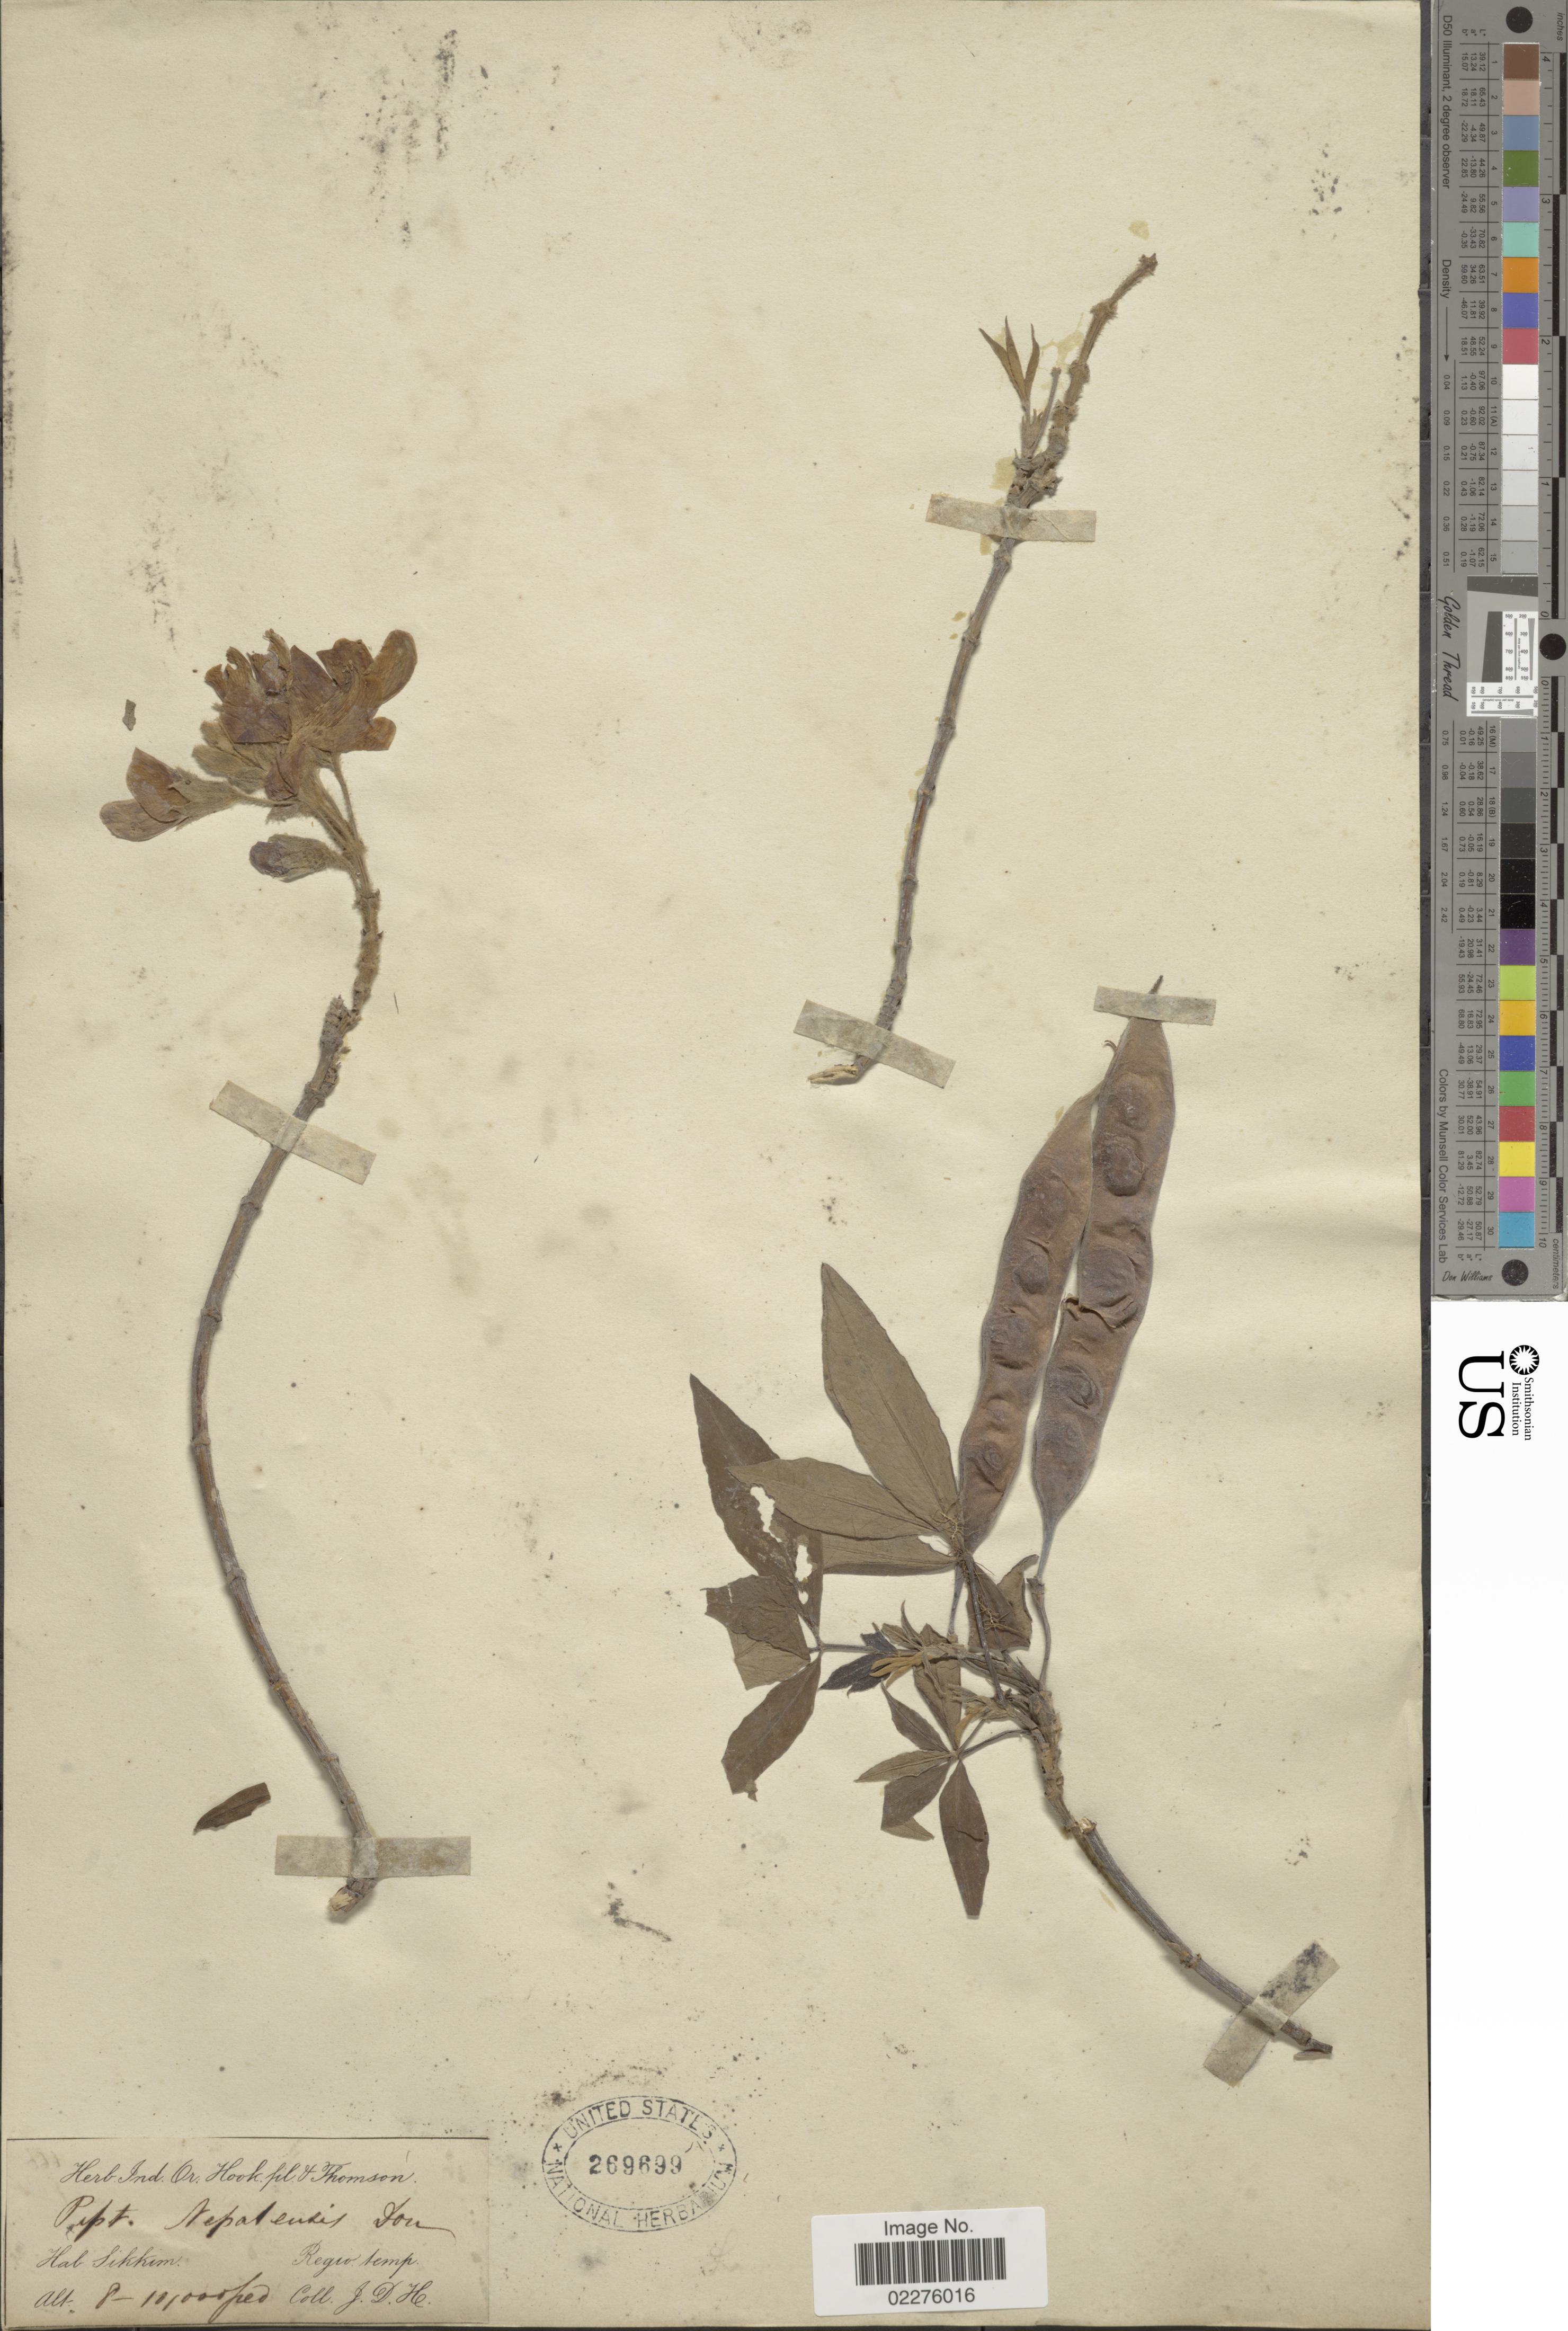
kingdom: Plantae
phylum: Tracheophyta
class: Magnoliopsida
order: Fabales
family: Fabaceae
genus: Piptanthus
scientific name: Piptanthus nepalensis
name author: (Hook.) Sweet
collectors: J. Thomson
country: India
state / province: Sikkim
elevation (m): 2438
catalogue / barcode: US 269699